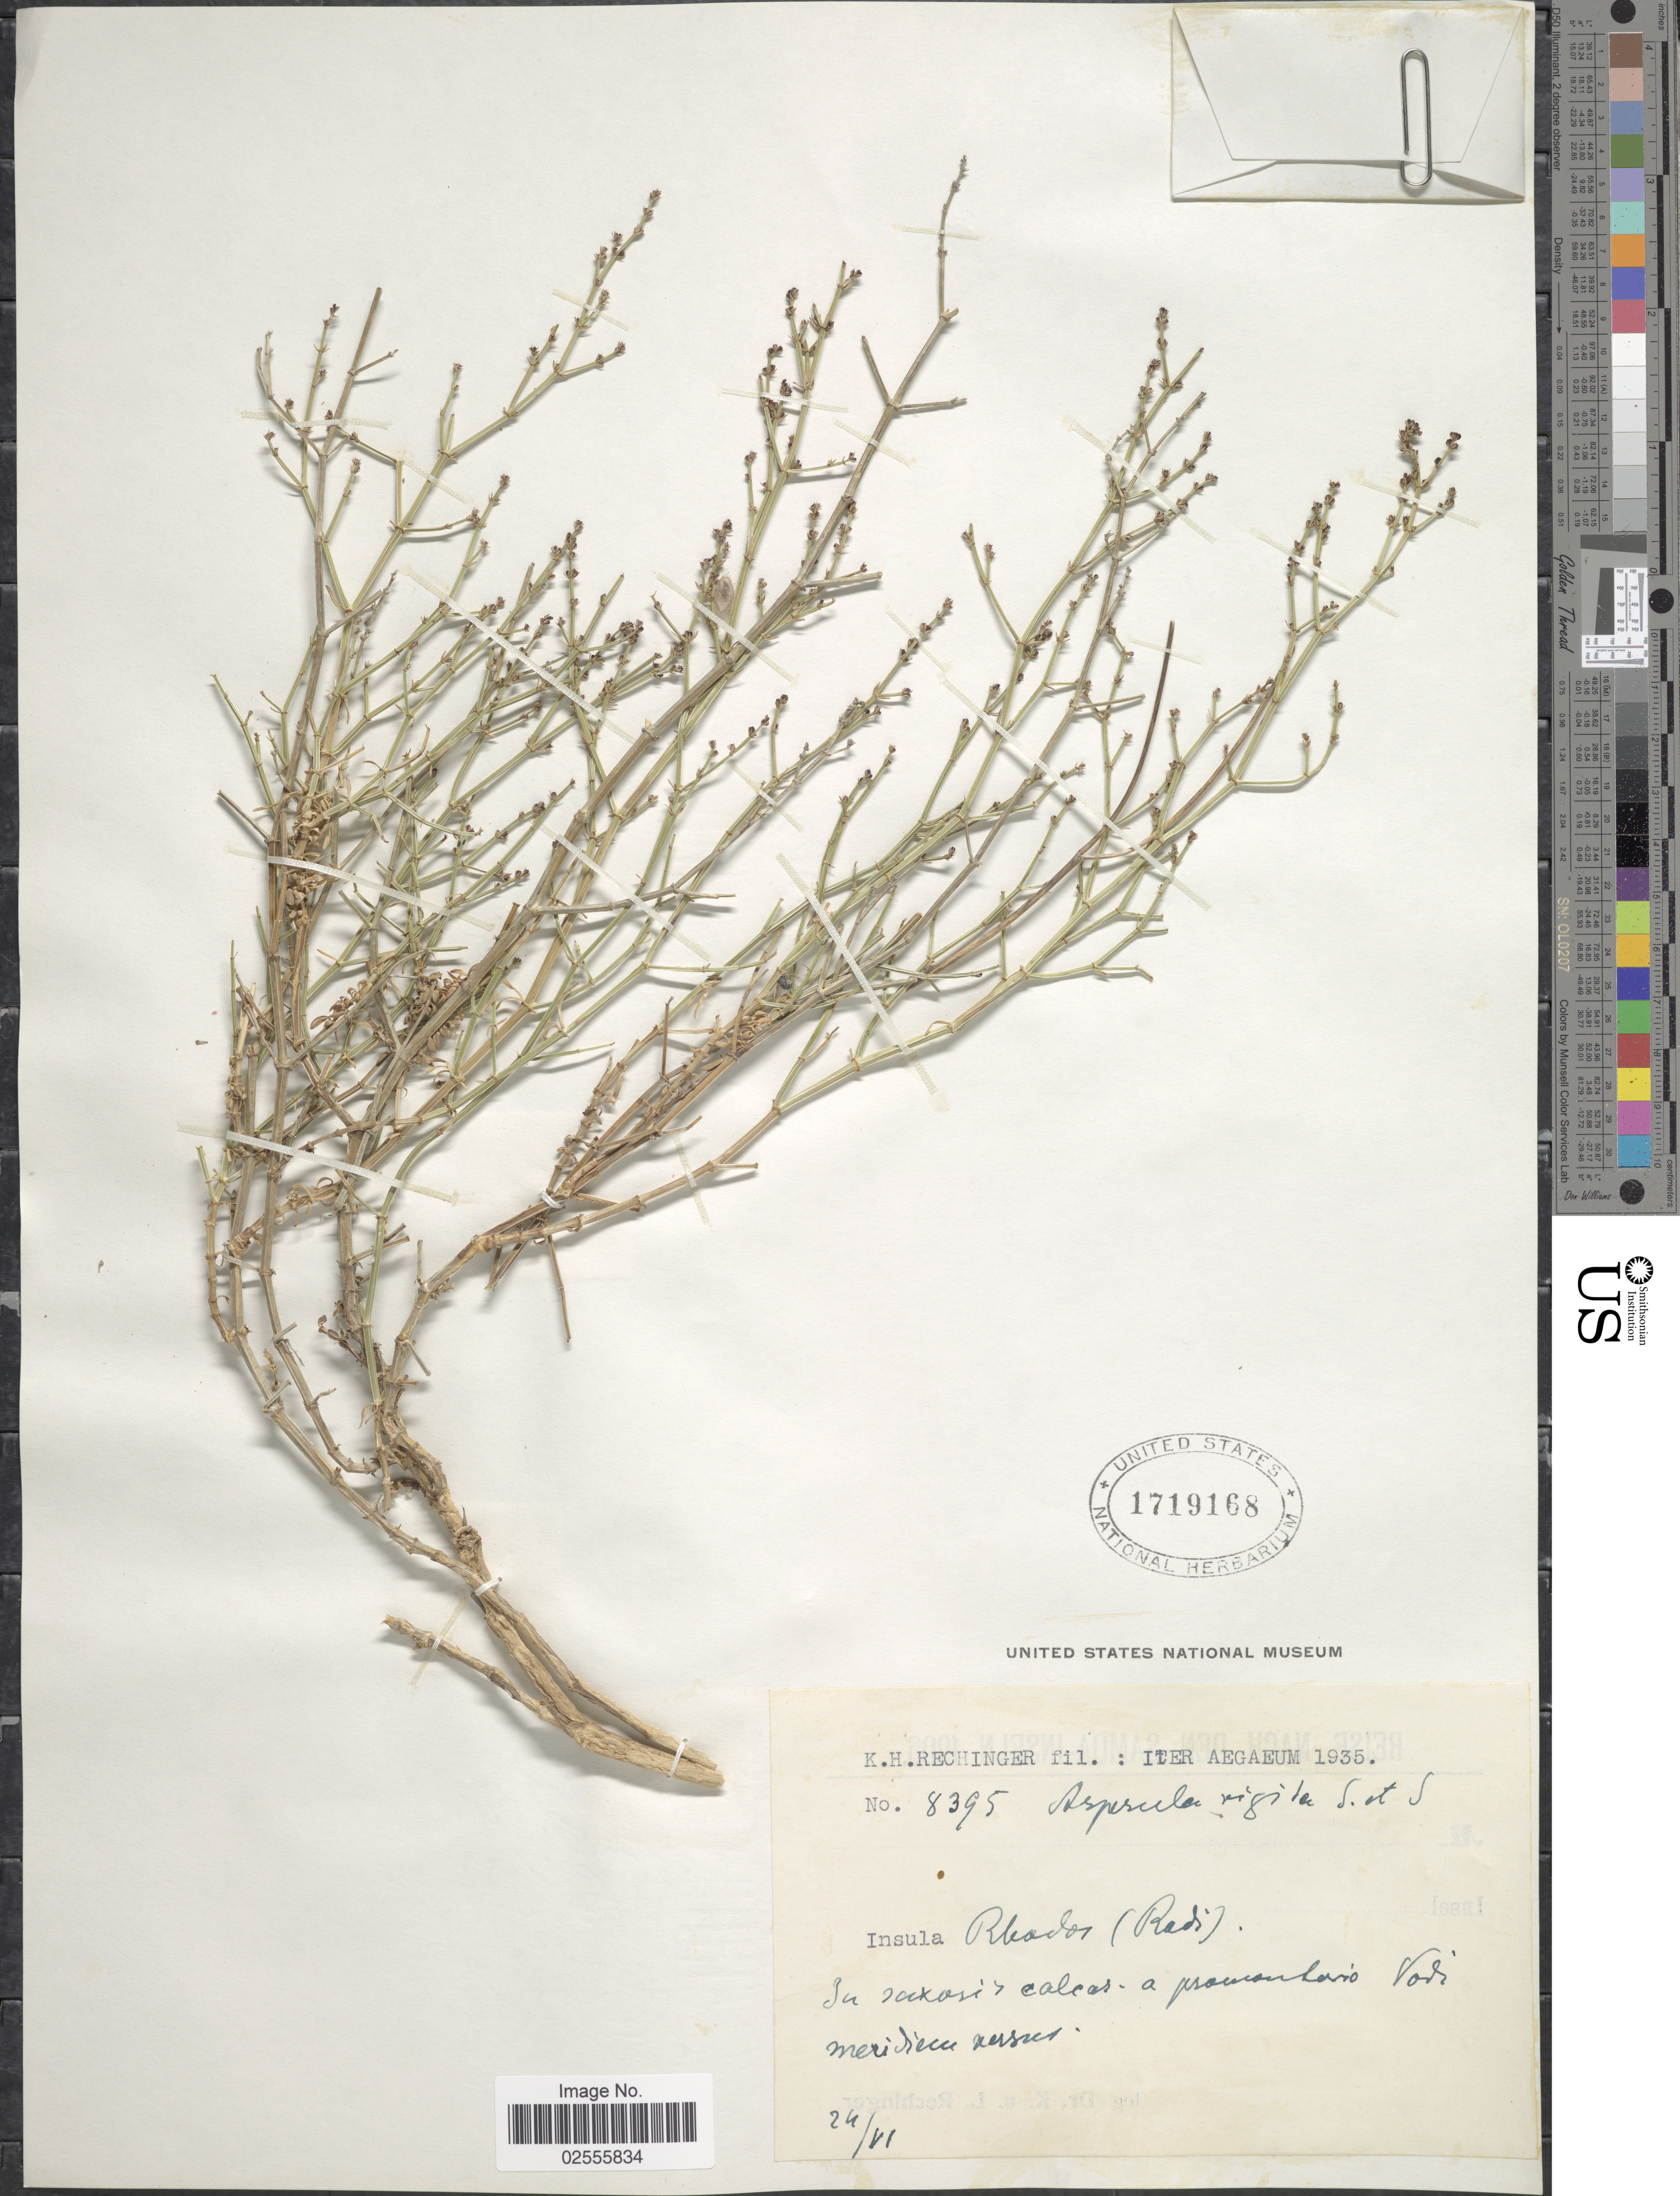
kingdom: Plantae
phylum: Tracheophyta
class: Magnoliopsida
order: Gentianales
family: Rubiaceae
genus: Asperula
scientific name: Asperula rigida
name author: Sibth. & Sm.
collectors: K. H. Rechinger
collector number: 8395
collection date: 1935-06-24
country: Greece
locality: Iter Aegaeum, Insula Rhodos (Rodi): In saxosis calcar. a promontorio Vodi meridieu versus.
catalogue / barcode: US 1719168